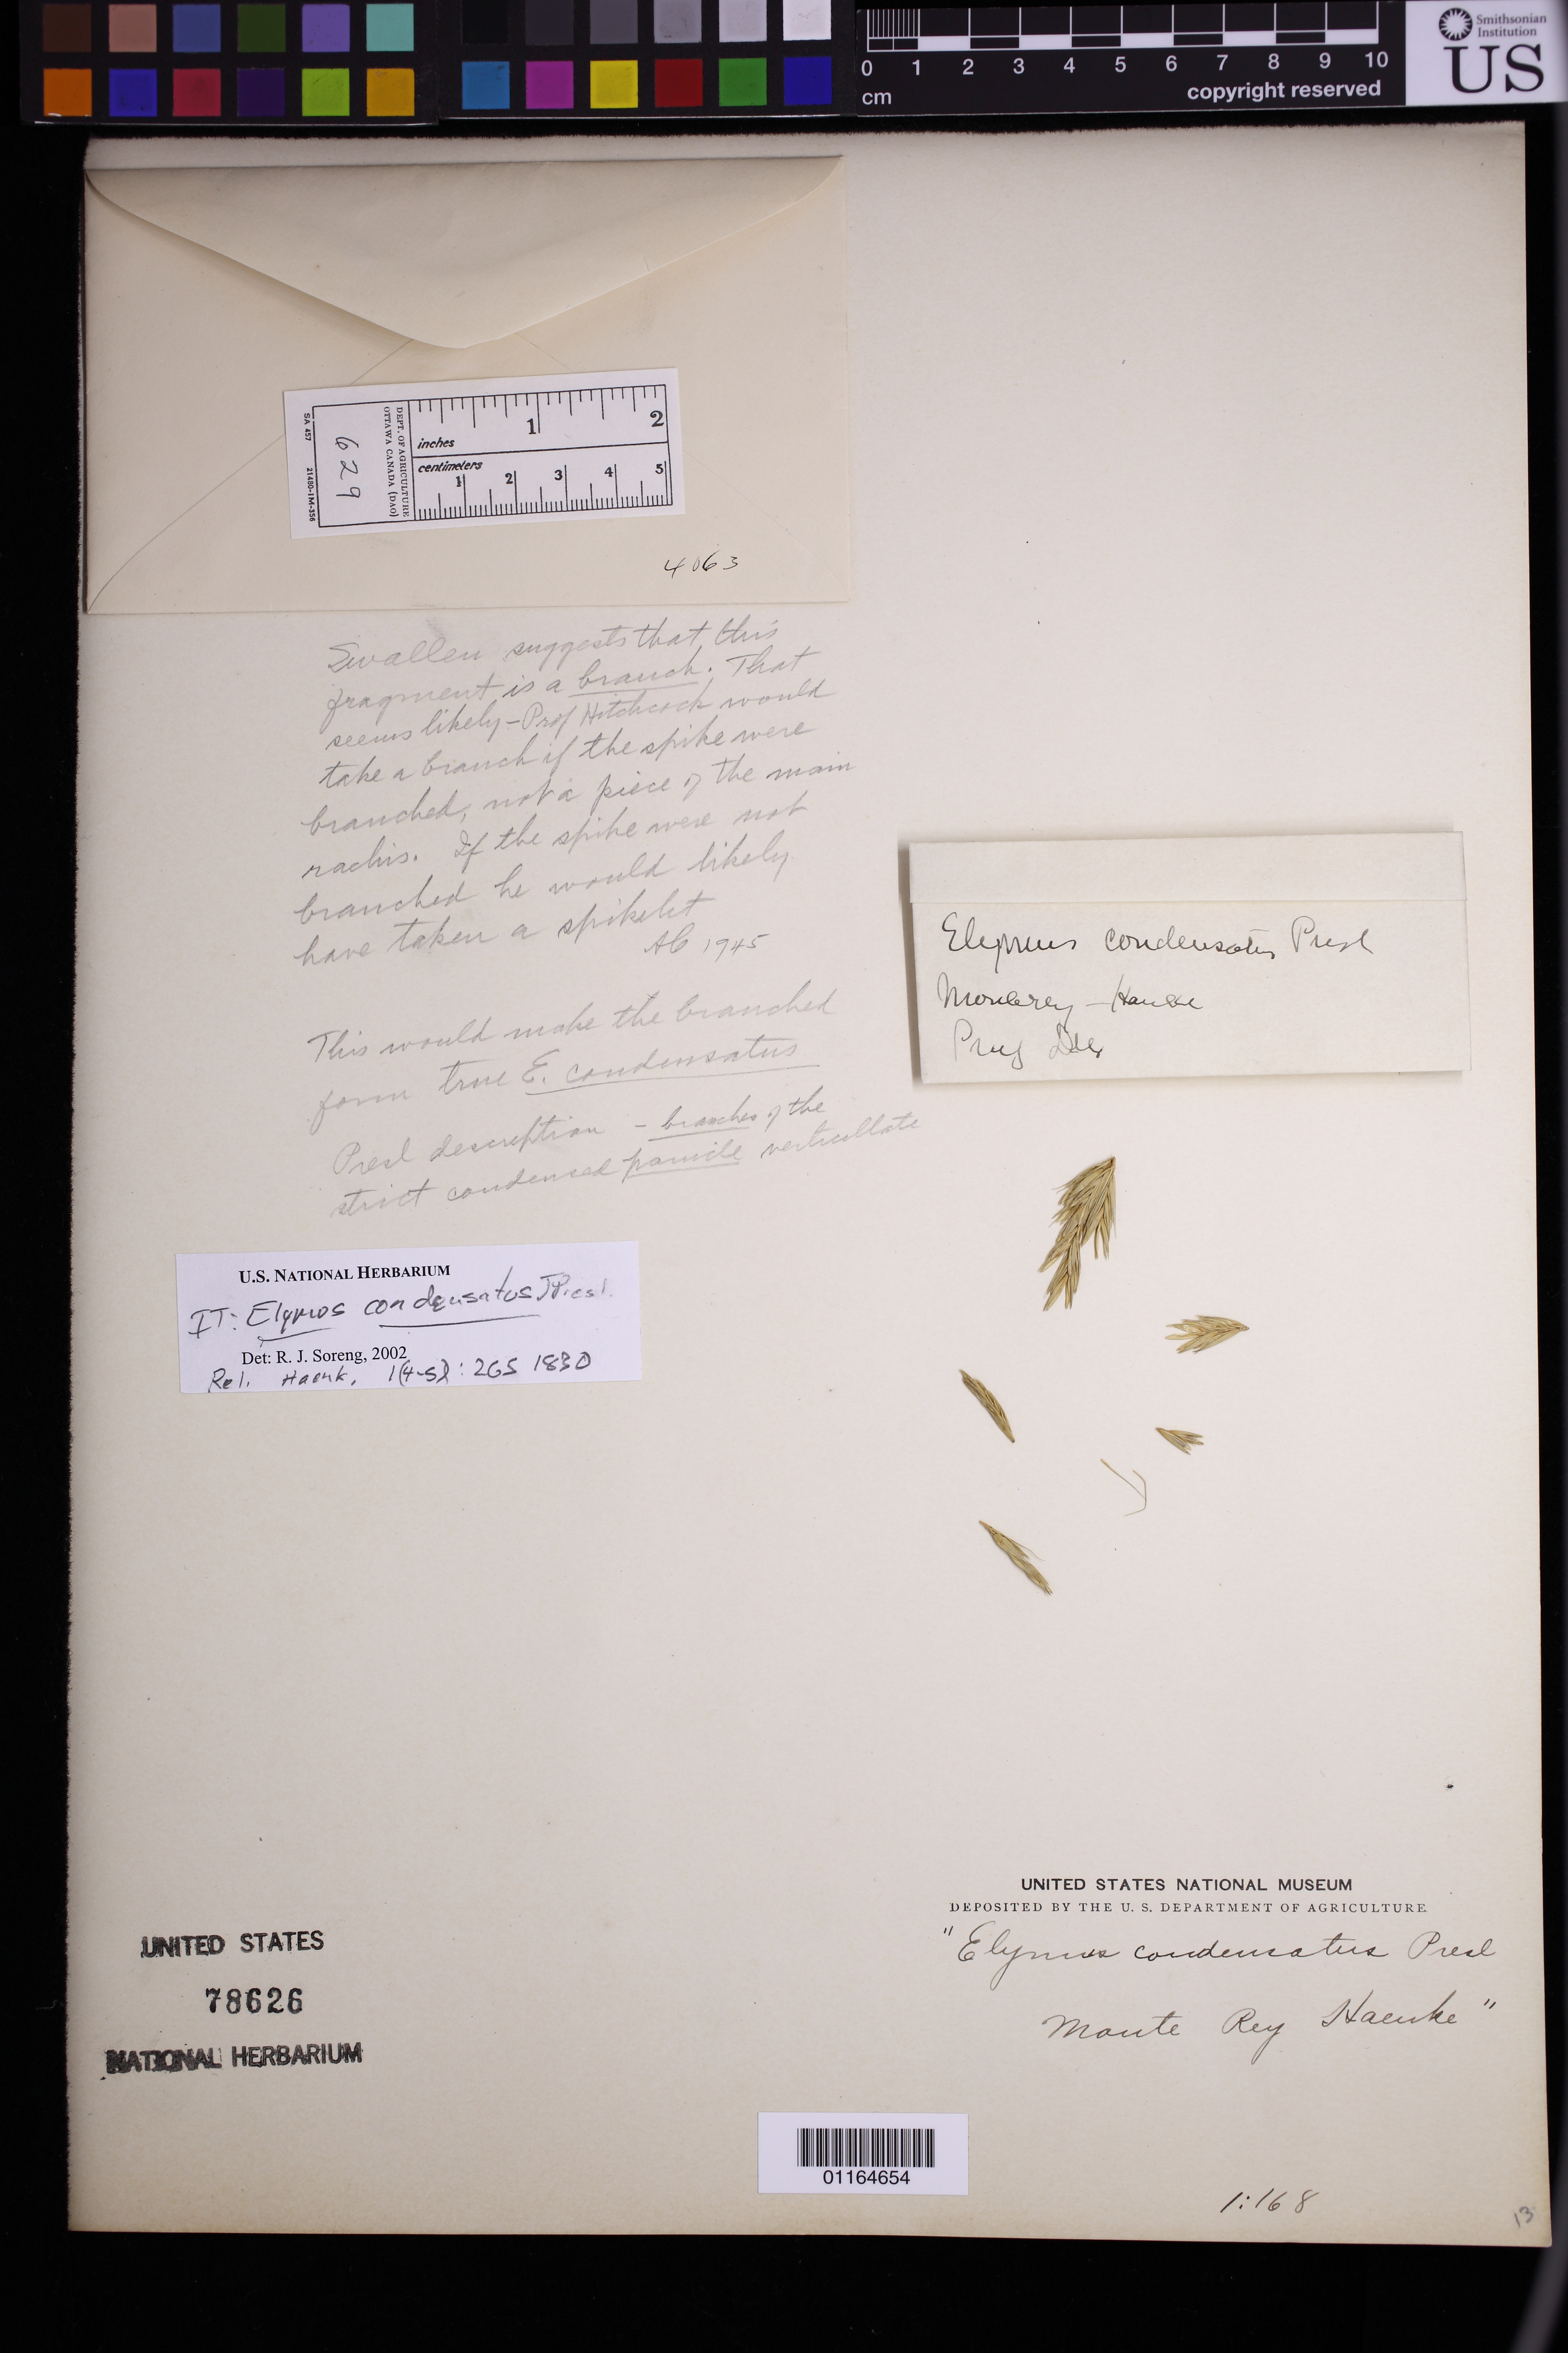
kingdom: Plantae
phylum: Tracheophyta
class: Liliopsida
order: Poales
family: Poaceae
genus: Elymus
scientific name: Elymus condensatus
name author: J. Presl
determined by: Soreng, Robert J., Research Associate (BOT), Smithsonian Institution - National Museum of Natural History (UNITED STATES)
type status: Isotype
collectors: T. P. X. Haenke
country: United States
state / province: California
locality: Monte Rey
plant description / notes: Fragmentary material of type specimen ex herb. PR.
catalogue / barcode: US 78626